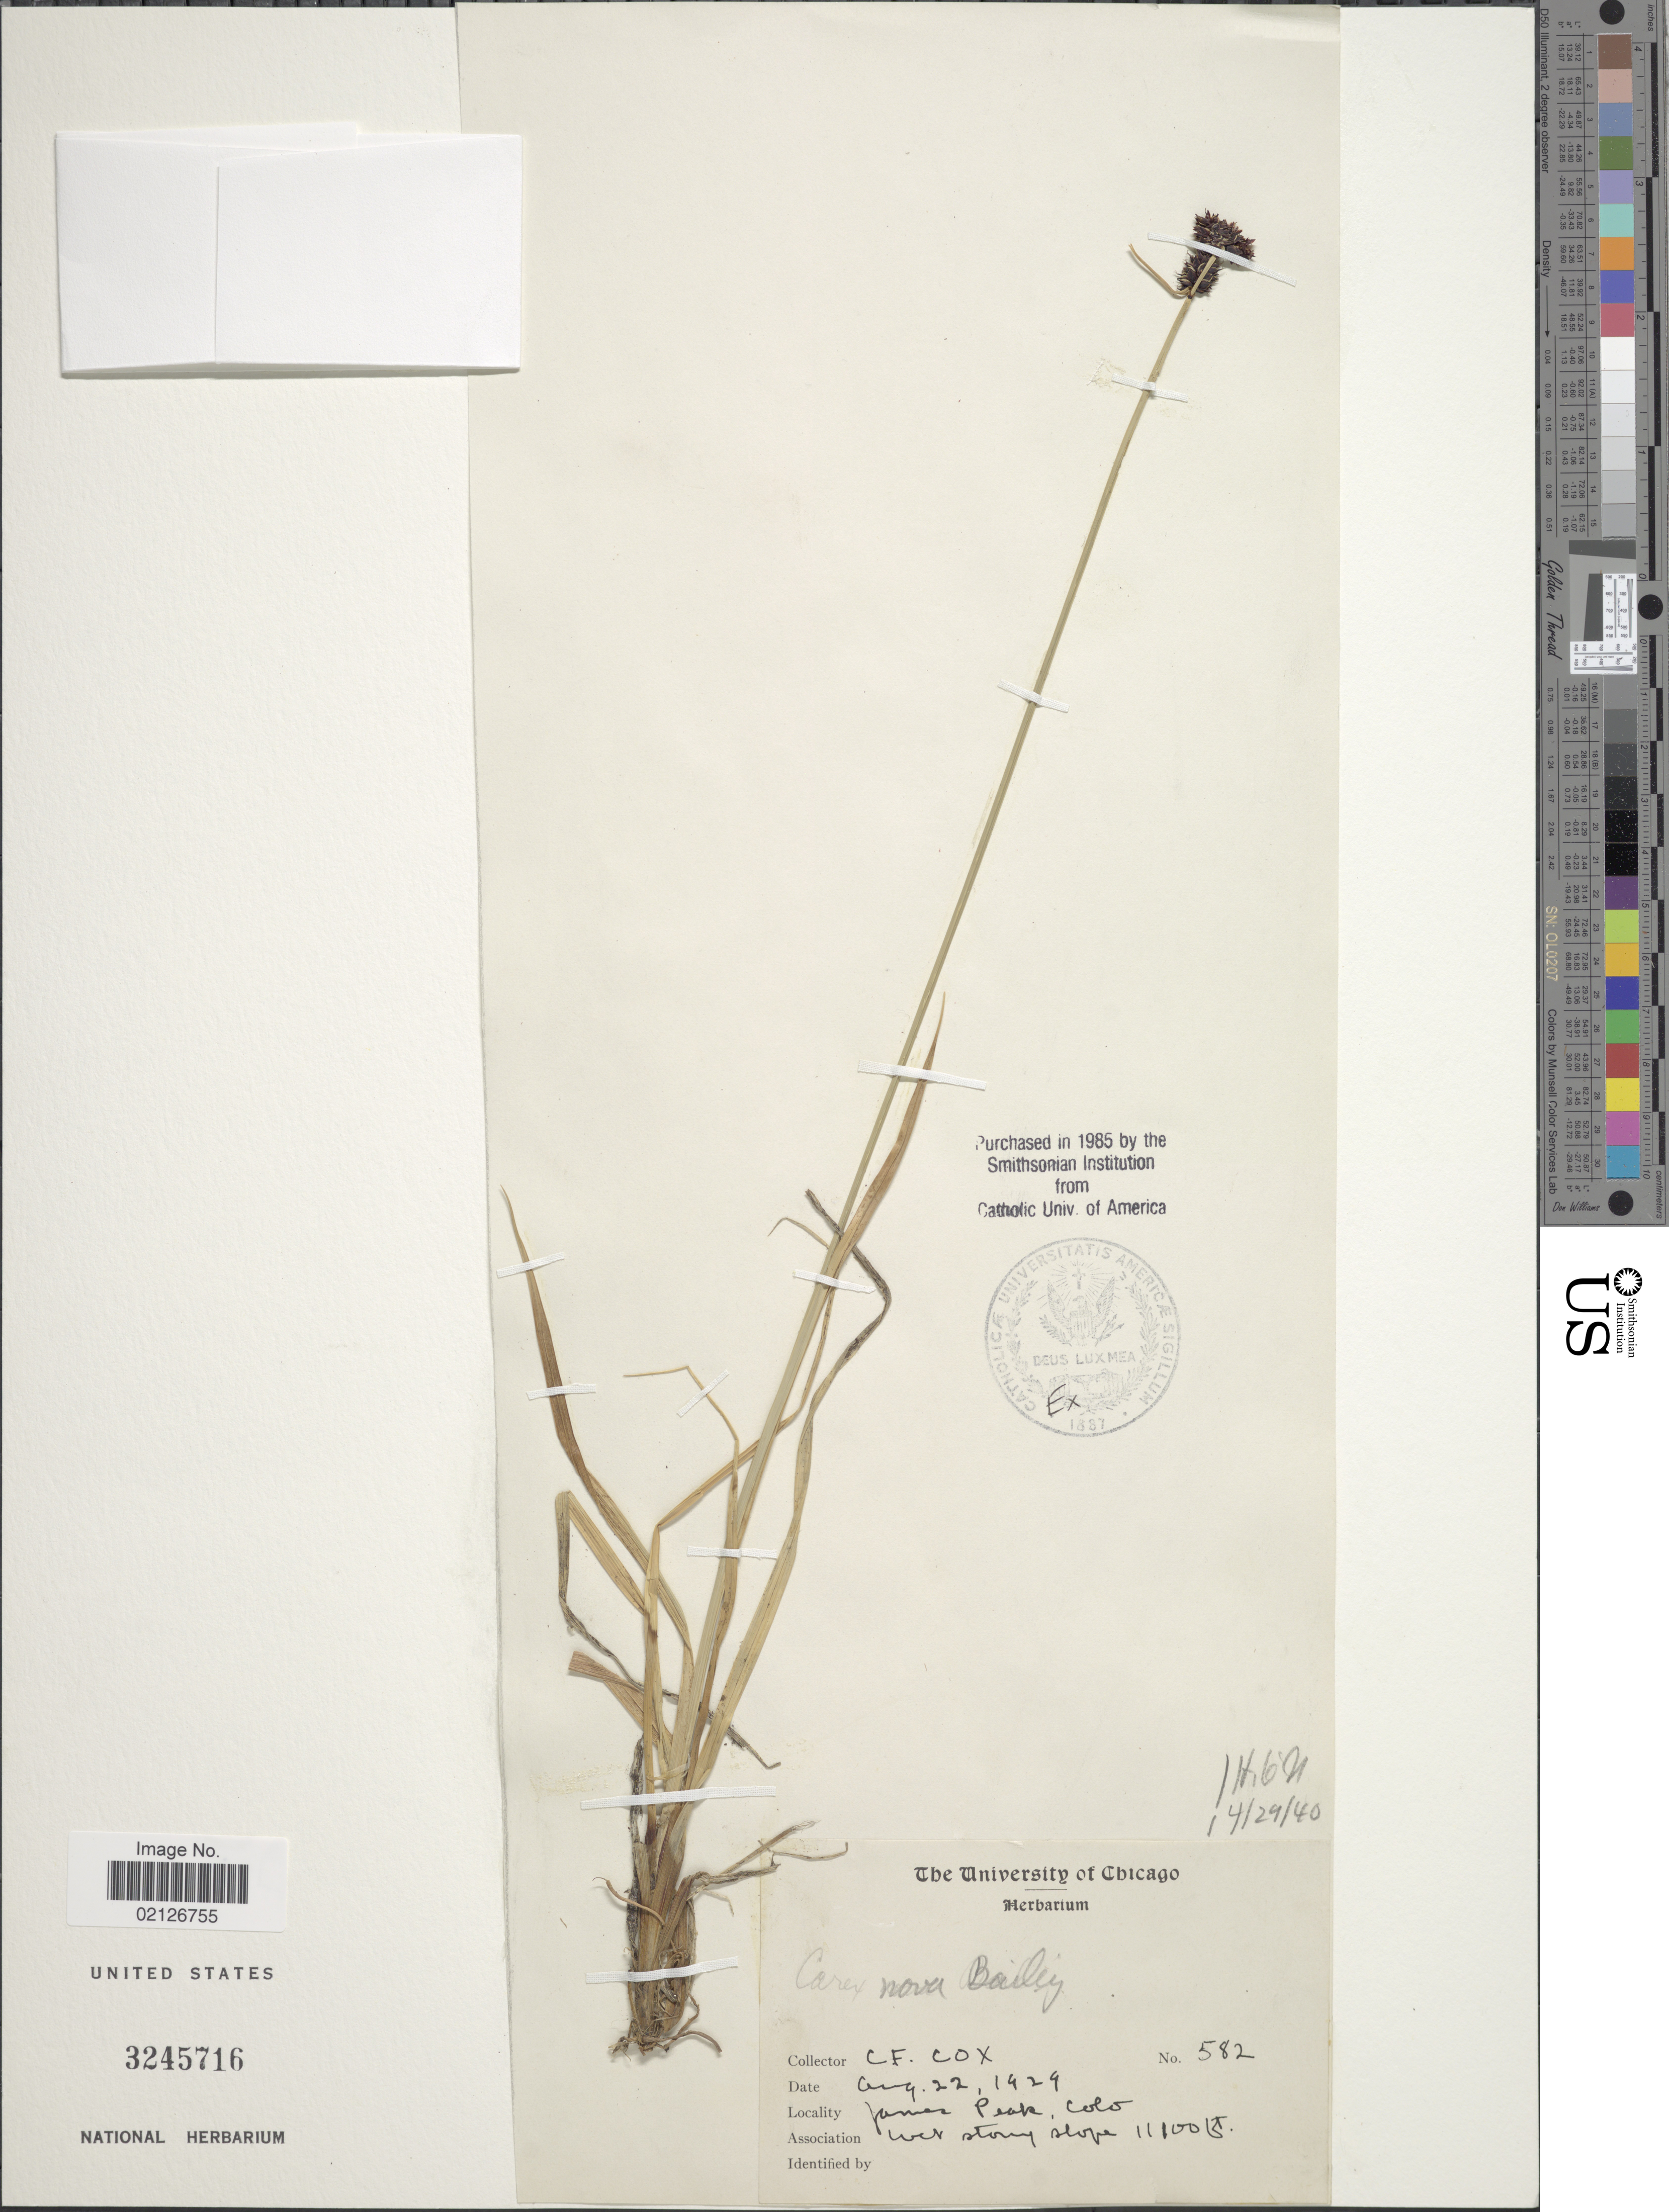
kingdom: Plantae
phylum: Tracheophyta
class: Liliopsida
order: Poales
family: Cyperaceae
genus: Carex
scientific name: Carex nova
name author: L.H. Bailey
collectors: C. Cox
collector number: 582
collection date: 1929-08-22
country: United States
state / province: Colorado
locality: James Peak, wet stony slope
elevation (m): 3383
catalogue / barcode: US 3245716